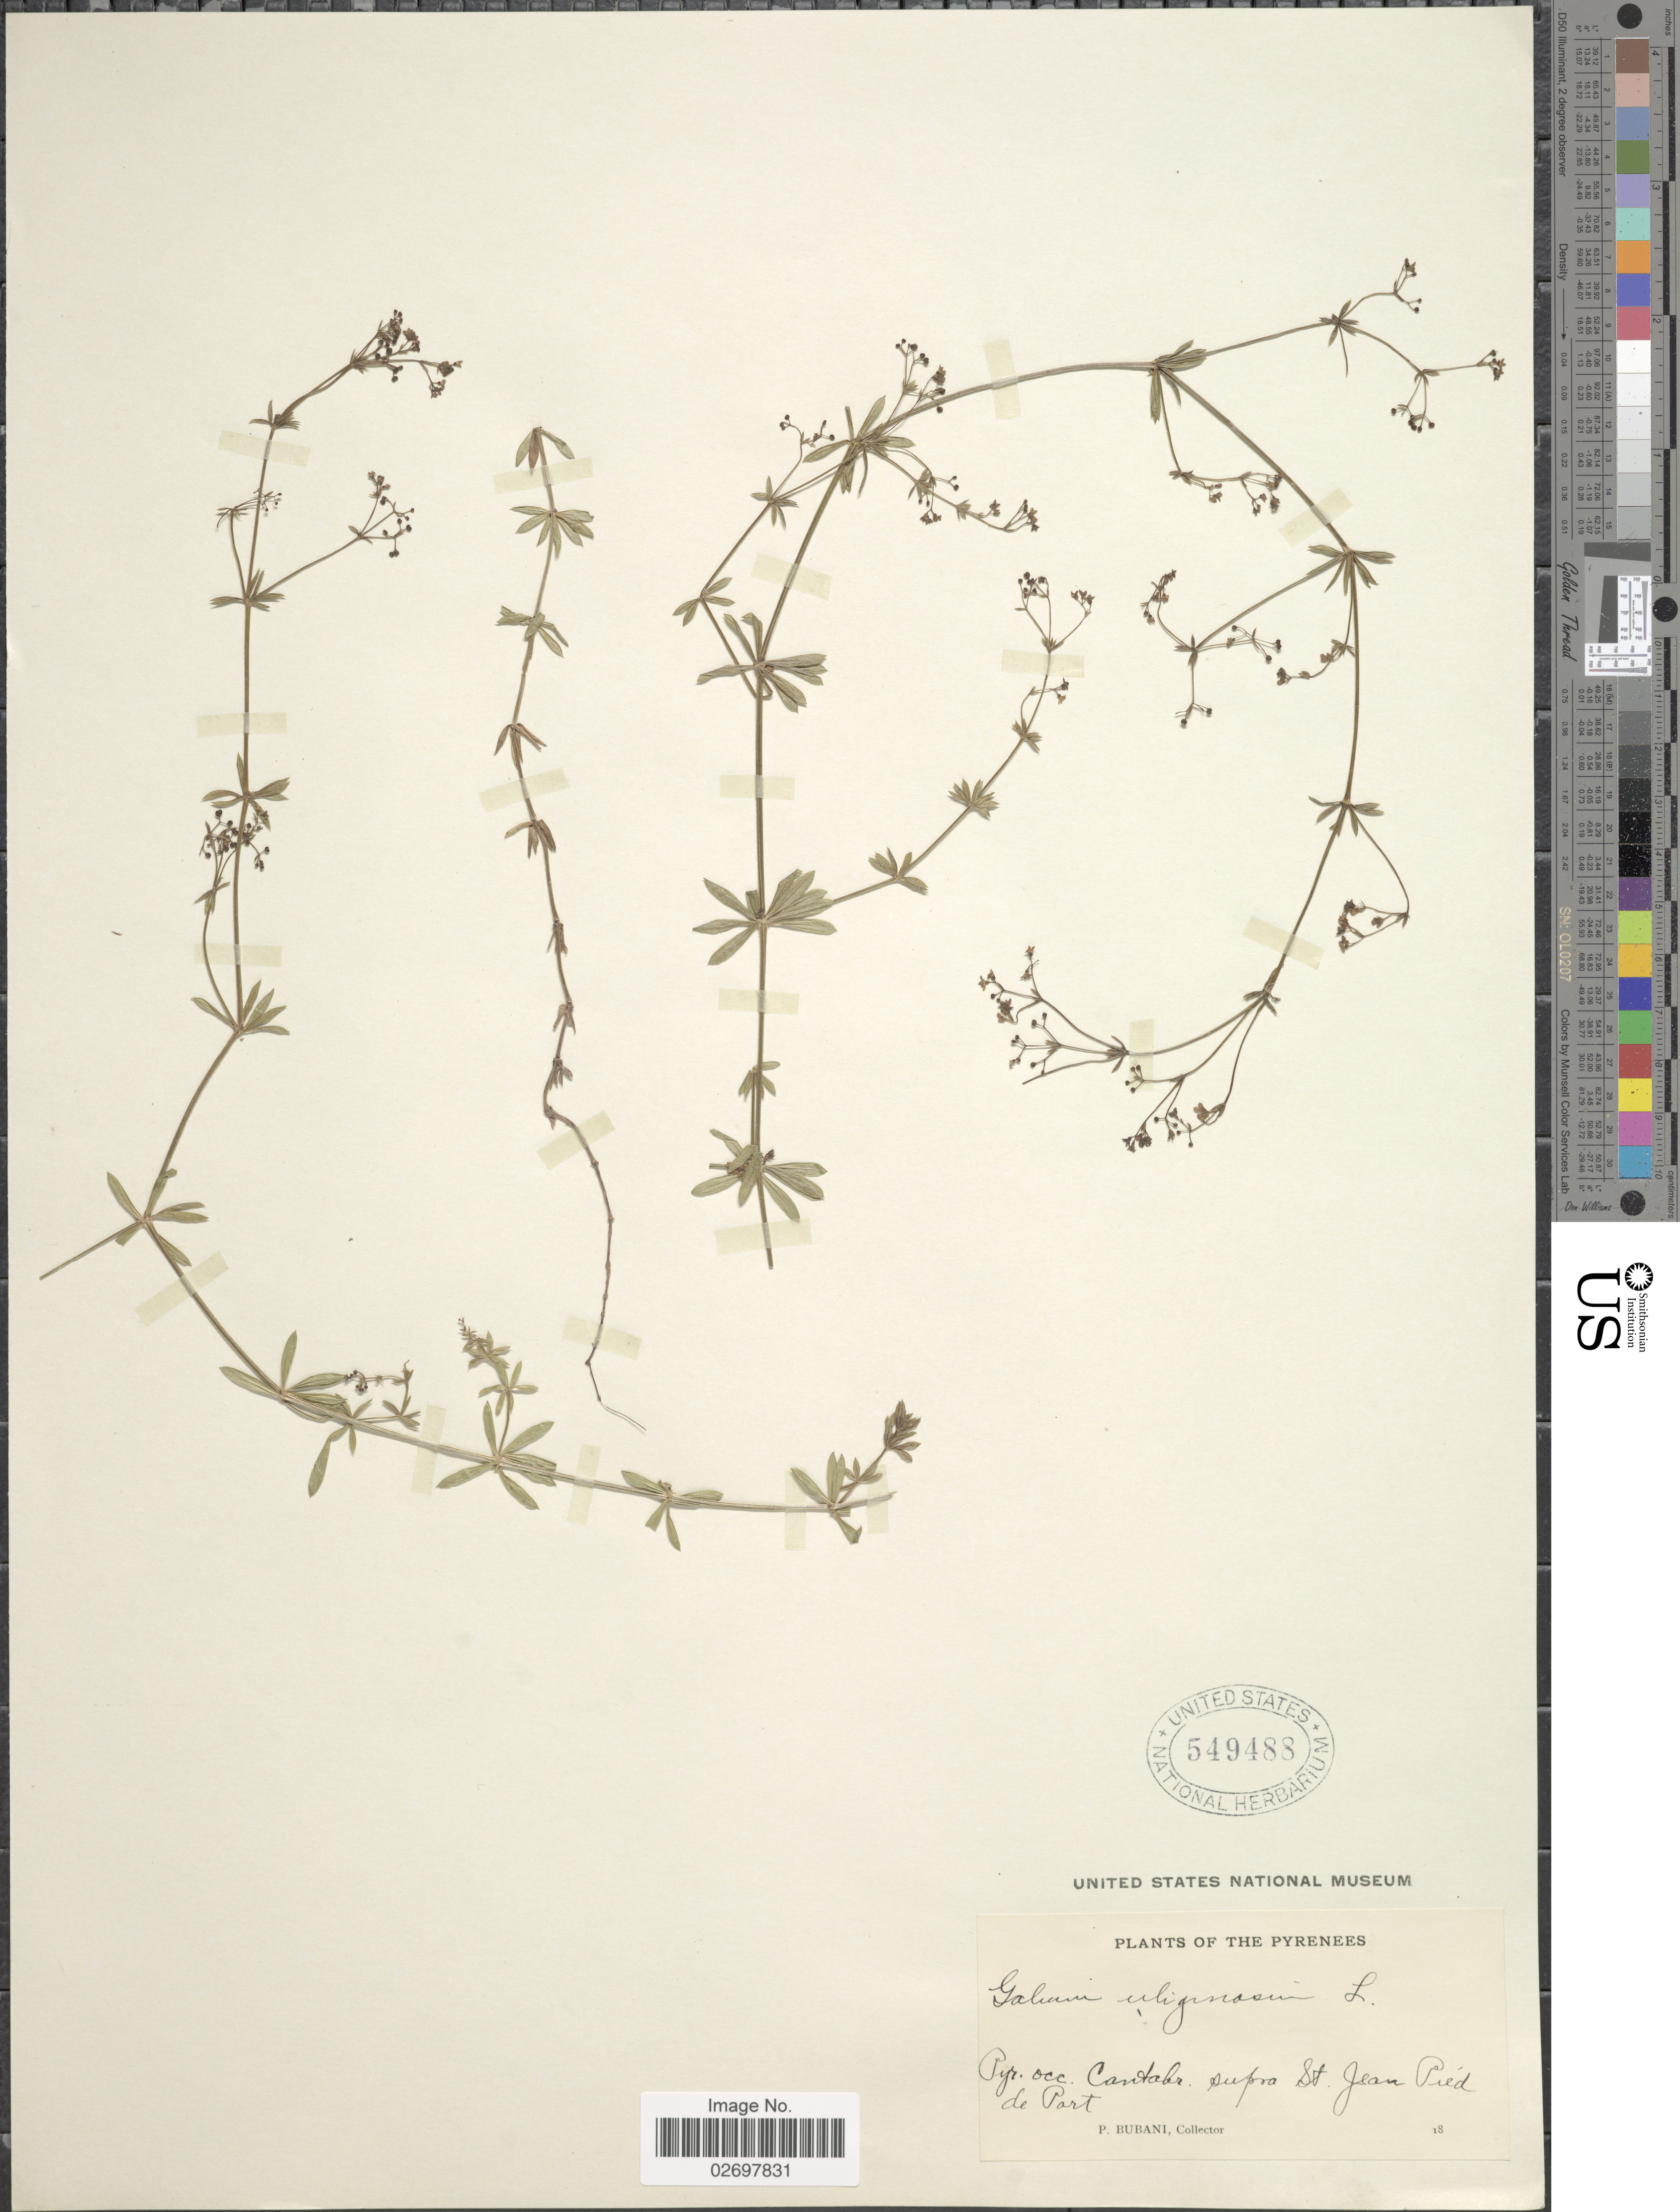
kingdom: Plantae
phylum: Tracheophyta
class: Magnoliopsida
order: Gentianales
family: Rubiaceae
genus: Galium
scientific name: Galium uliginosum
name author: L.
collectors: P. Bubani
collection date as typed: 18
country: France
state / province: Nouvelle-Aquitaine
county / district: Pyrénées-Atlantiques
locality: The Pyrenees, Pyr. occ. Cantabr. supra St. Jean Pied de Port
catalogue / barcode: US 549488